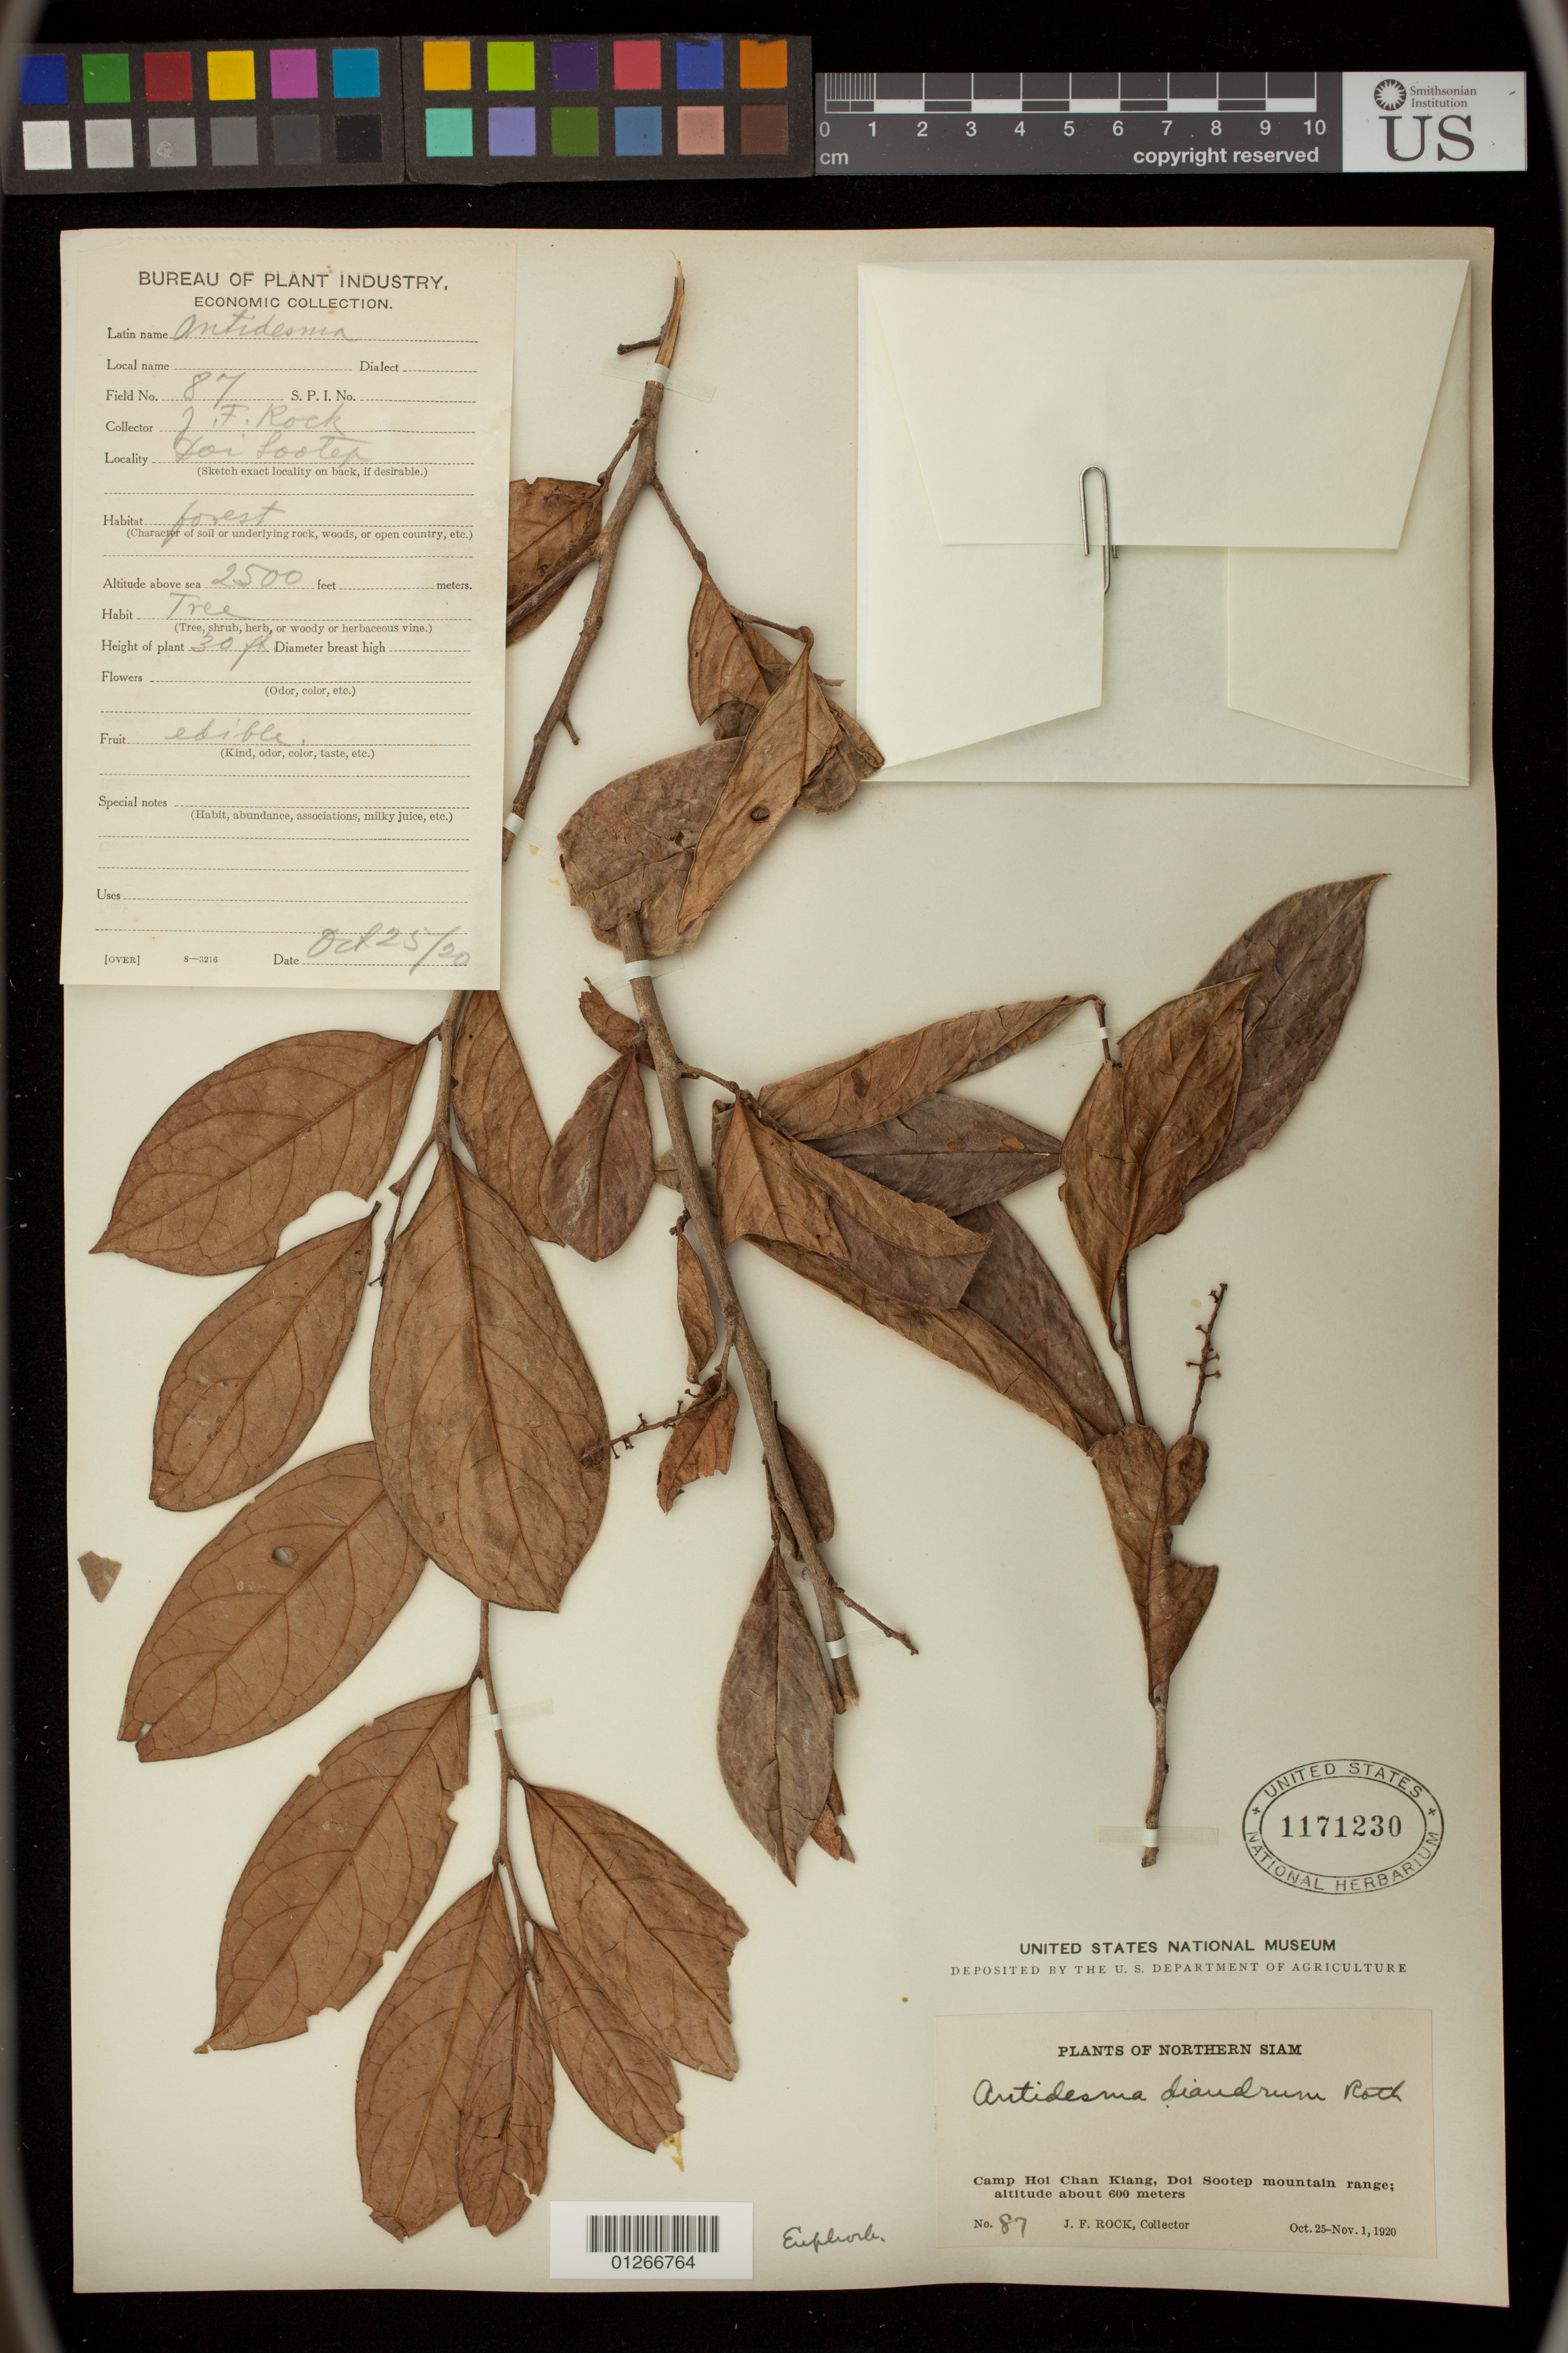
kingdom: Plantae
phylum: Tracheophyta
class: Magnoliopsida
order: Malpighiales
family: Phyllanthaceae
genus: Antidesma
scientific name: Antidesma acidum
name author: Retz.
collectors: J. F. Rock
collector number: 87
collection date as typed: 25 Oct 1920 to 01 Nov 1920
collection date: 1920-10-25/1920-11-01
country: Thailand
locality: Camp hoi chan kiang, doi sootep mountain range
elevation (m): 600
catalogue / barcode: US 1171230